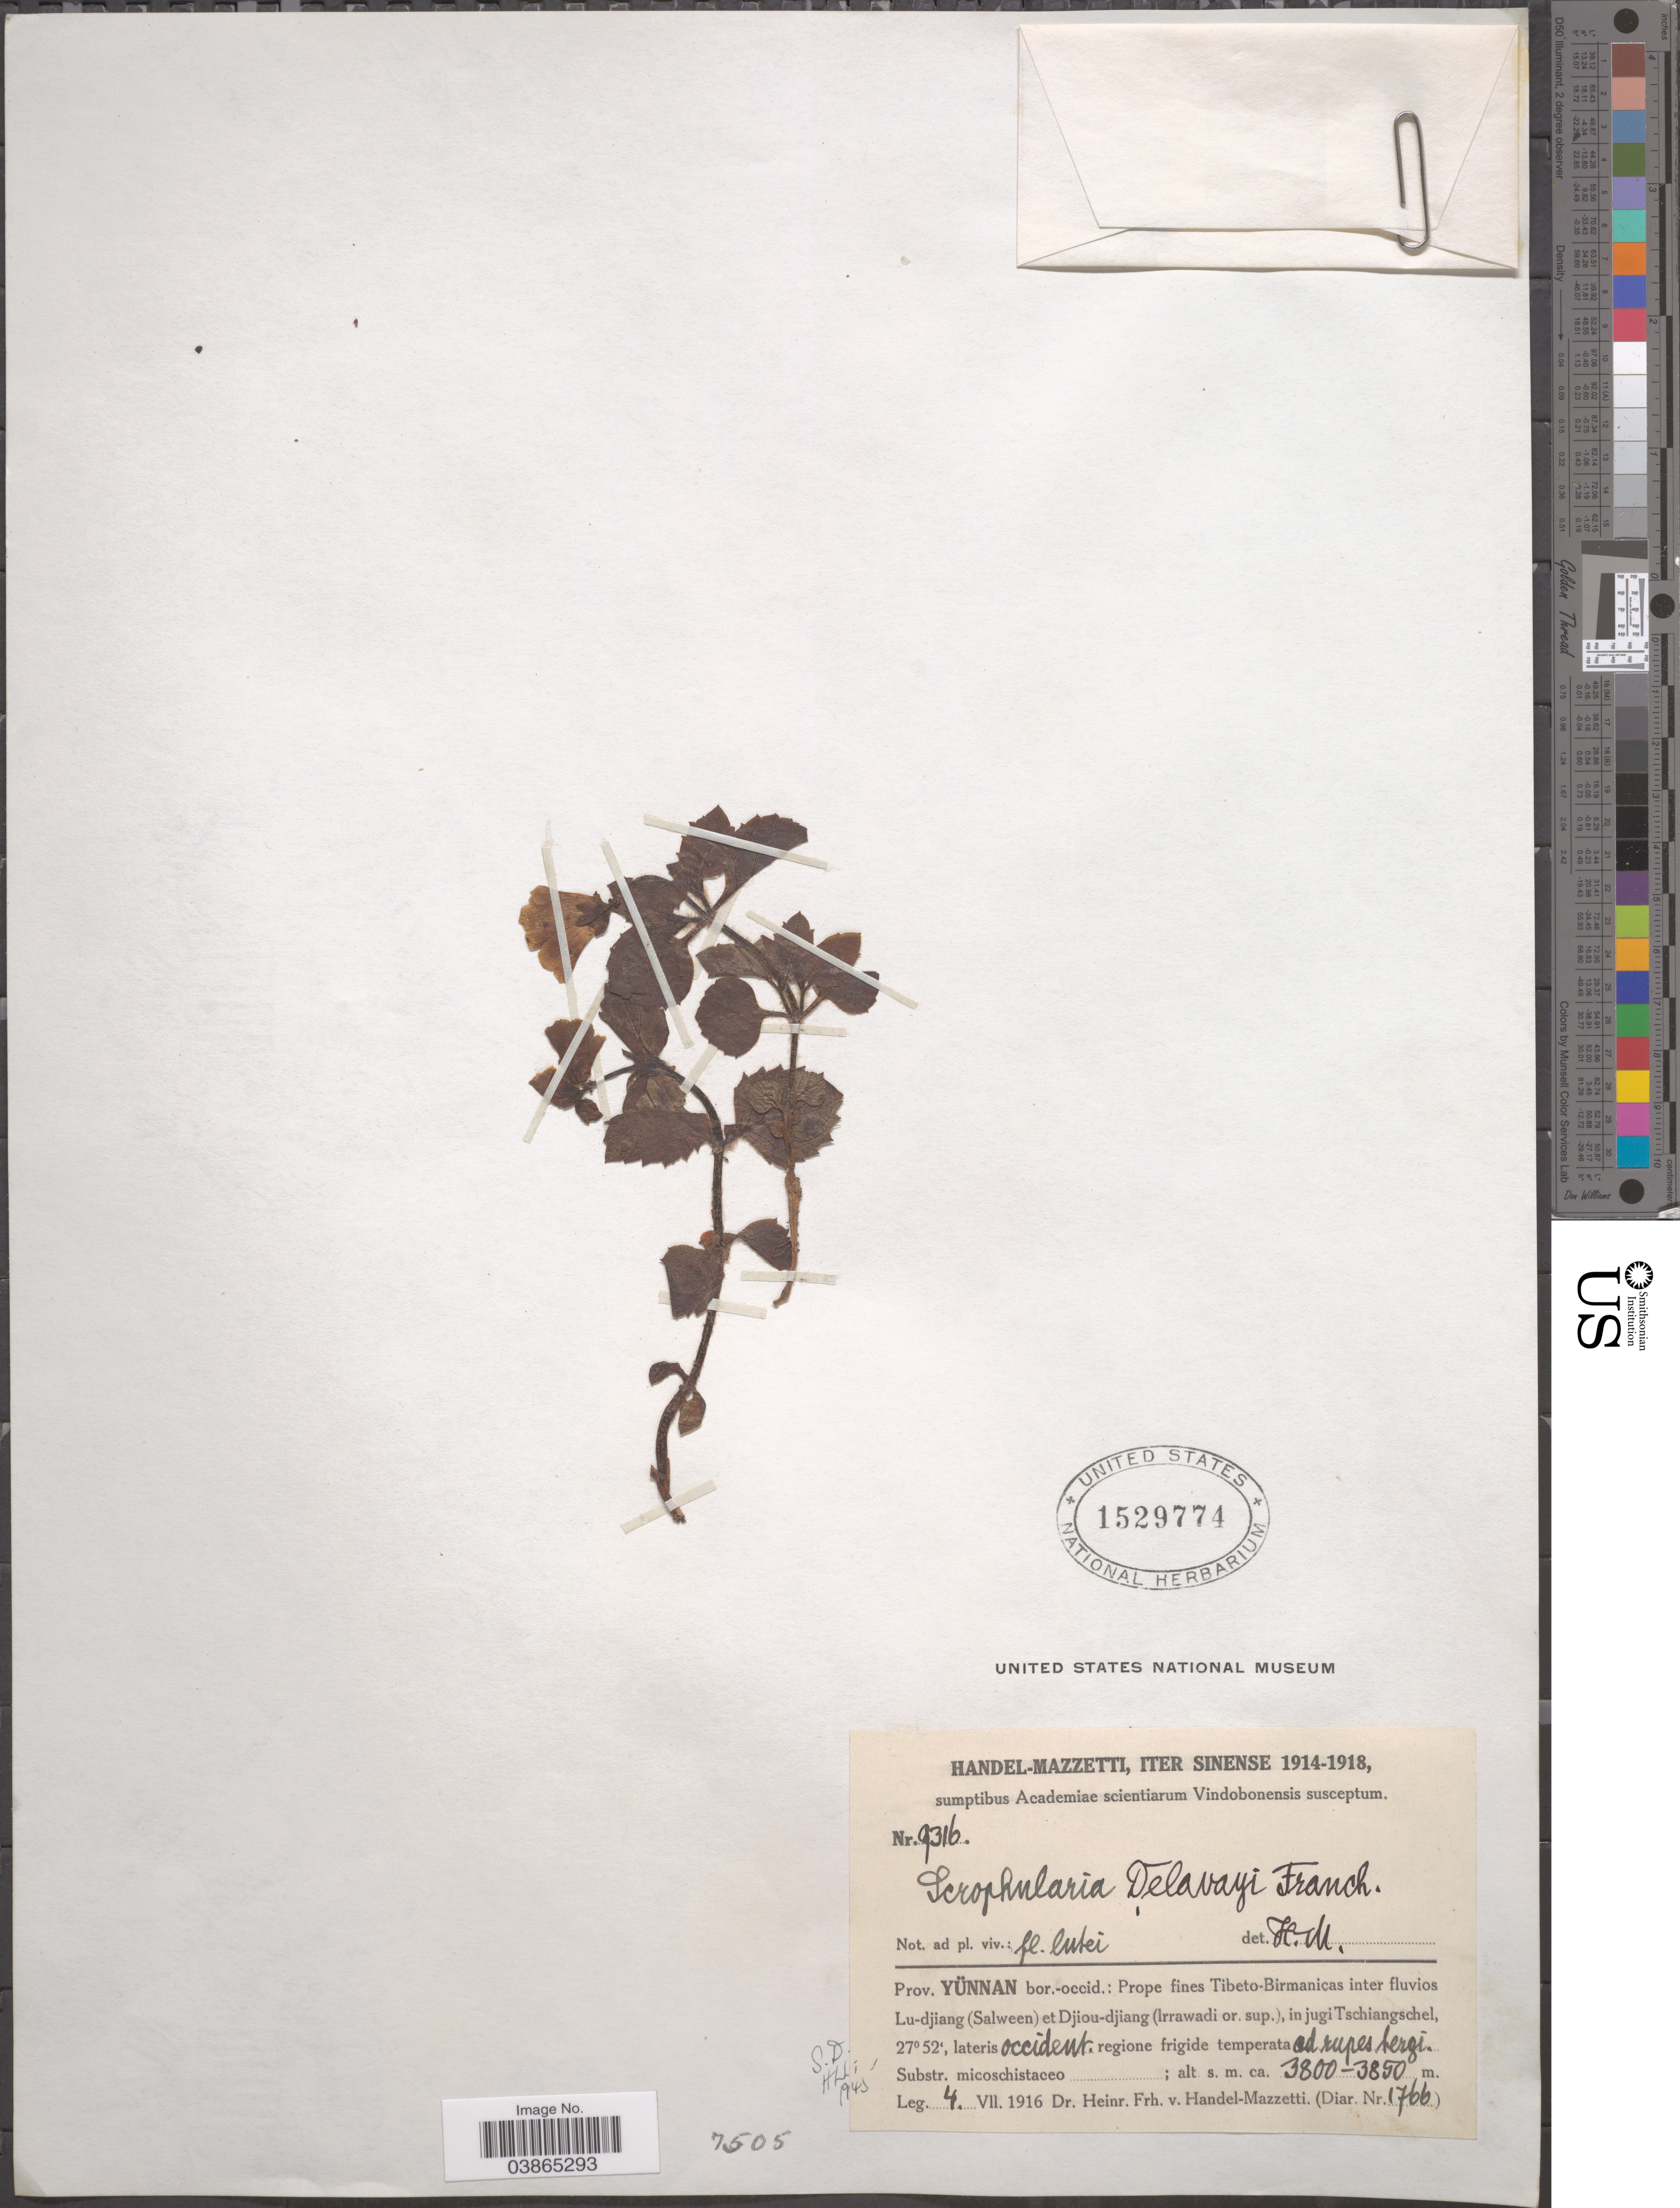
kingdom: Plantae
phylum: Tracheophyta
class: Magnoliopsida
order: Lamiales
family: Scrophulariaceae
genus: Scrophularia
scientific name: Scrophularia delavayi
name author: Franch.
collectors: H. Handel-Mazzetti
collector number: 9316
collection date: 1916-07-04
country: China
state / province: Yunnan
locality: Prov. Yunnan bor.-occid.: Prope fines Tibeto-Birmanicas inter fluvios Lu-djiang (Salween) et Djiou-djiang (Irrawadi or. sup.), in jugi Tschiangschel.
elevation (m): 3800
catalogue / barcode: US 1529774